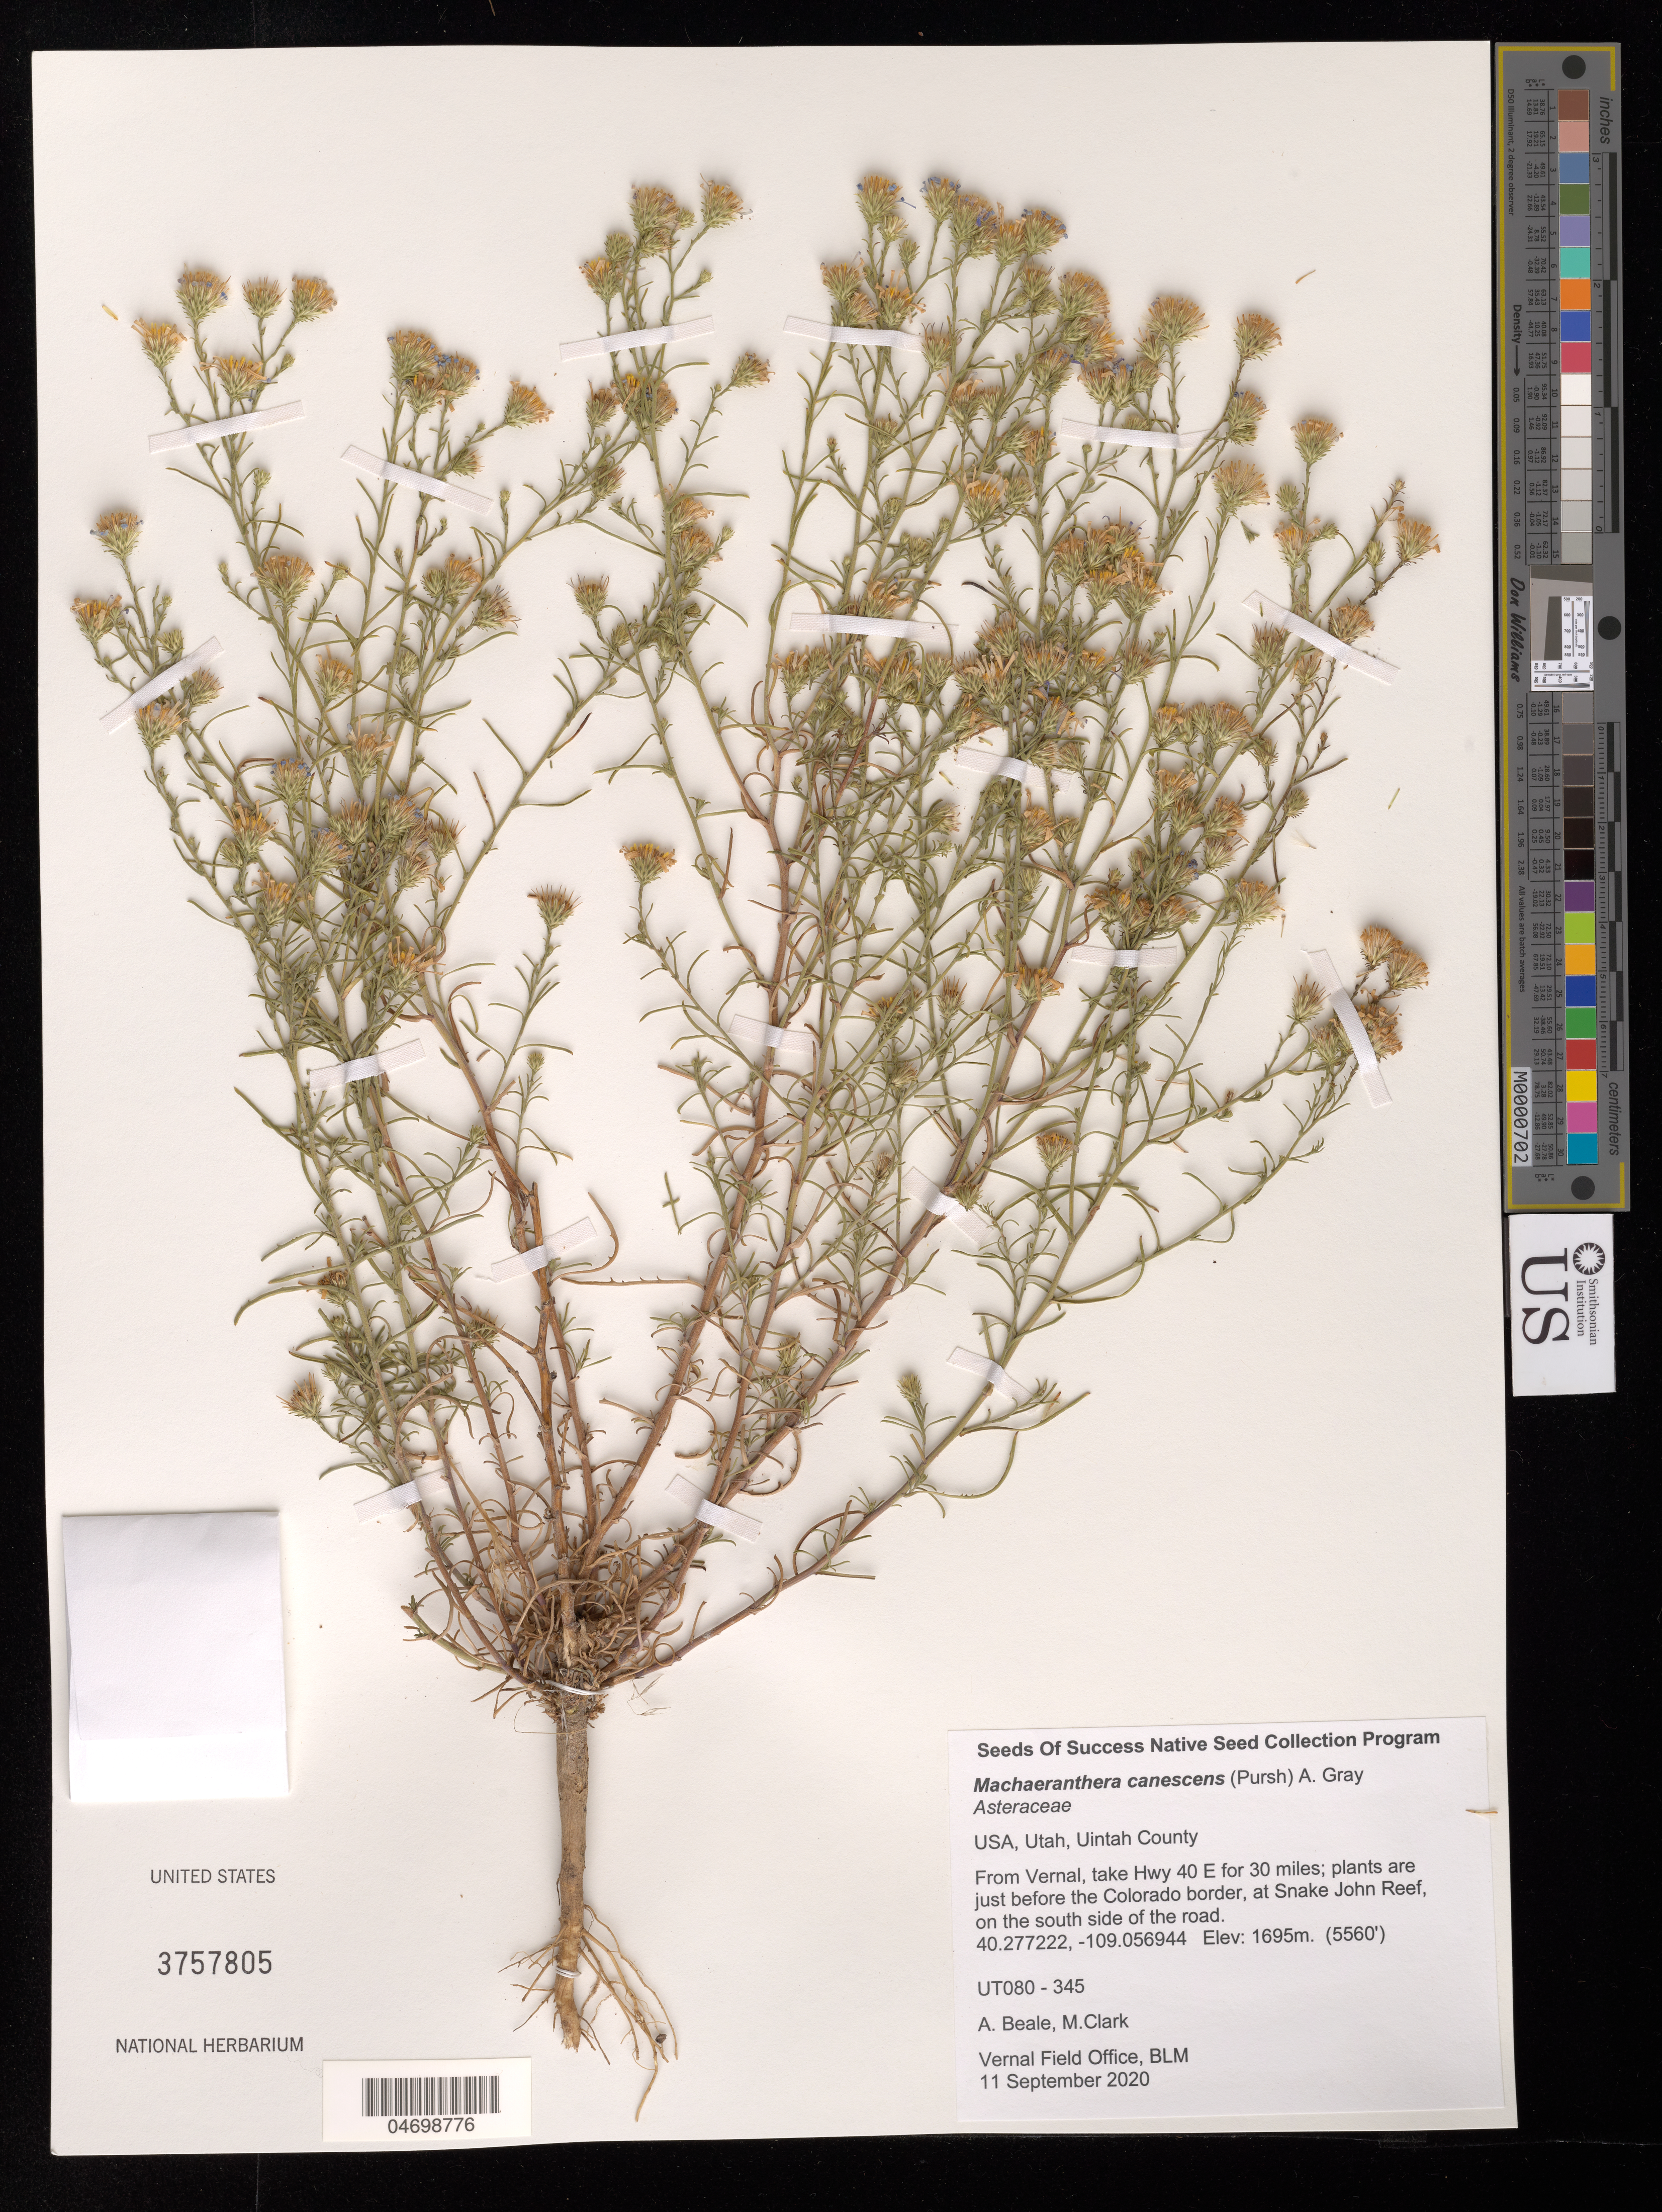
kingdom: Plantae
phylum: Tracheophyta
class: Magnoliopsida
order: Asterales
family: Asteraceae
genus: Machaeranthera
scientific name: Machaeranthera canescens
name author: (Pursh) A. Gray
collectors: A. Beale & M. Clark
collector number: UT080-345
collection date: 2020-09-11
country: United States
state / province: Utah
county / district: Uintah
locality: Just before the Colorado border, at Snake John Reef, south side of the road.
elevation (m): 1695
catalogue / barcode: US 3757805